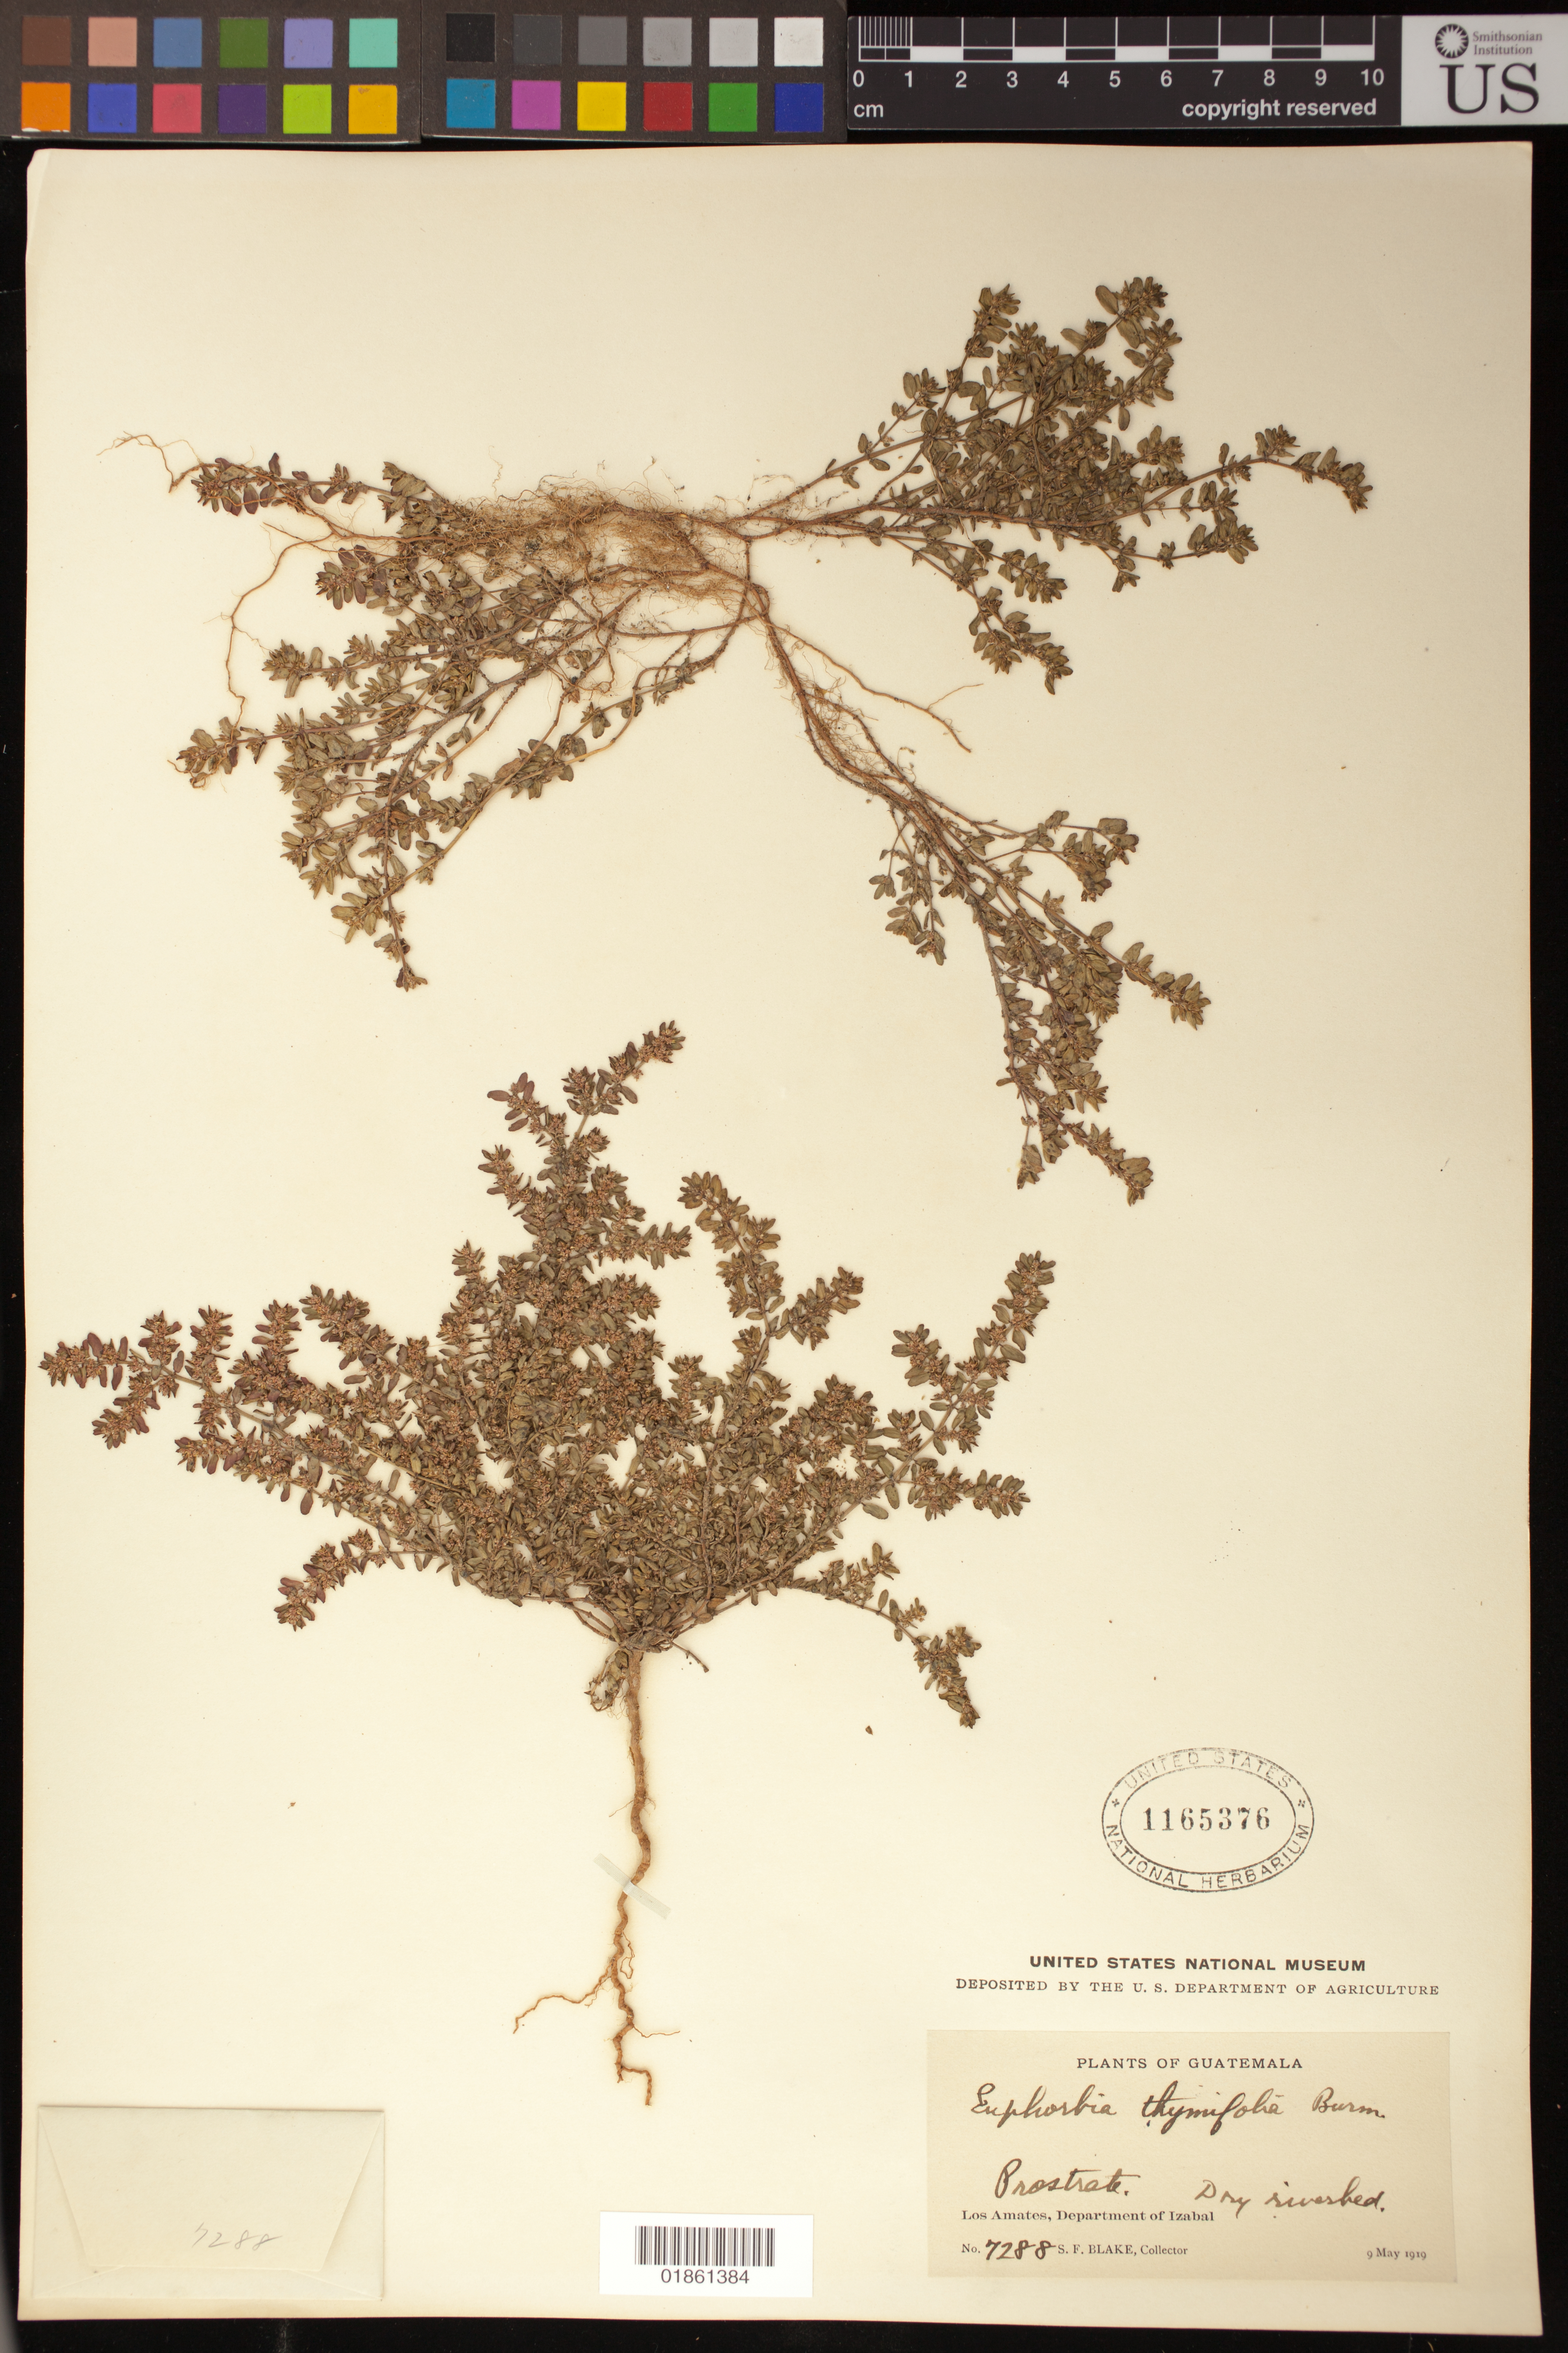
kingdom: Plantae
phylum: Tracheophyta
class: Magnoliopsida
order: Malpighiales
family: Euphorbiaceae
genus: Euphorbia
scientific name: Euphorbia thymifolia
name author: L.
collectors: S. Blake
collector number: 7288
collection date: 1919-05-09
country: Guatemala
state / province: Izabal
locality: Los Amates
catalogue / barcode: US 1165376